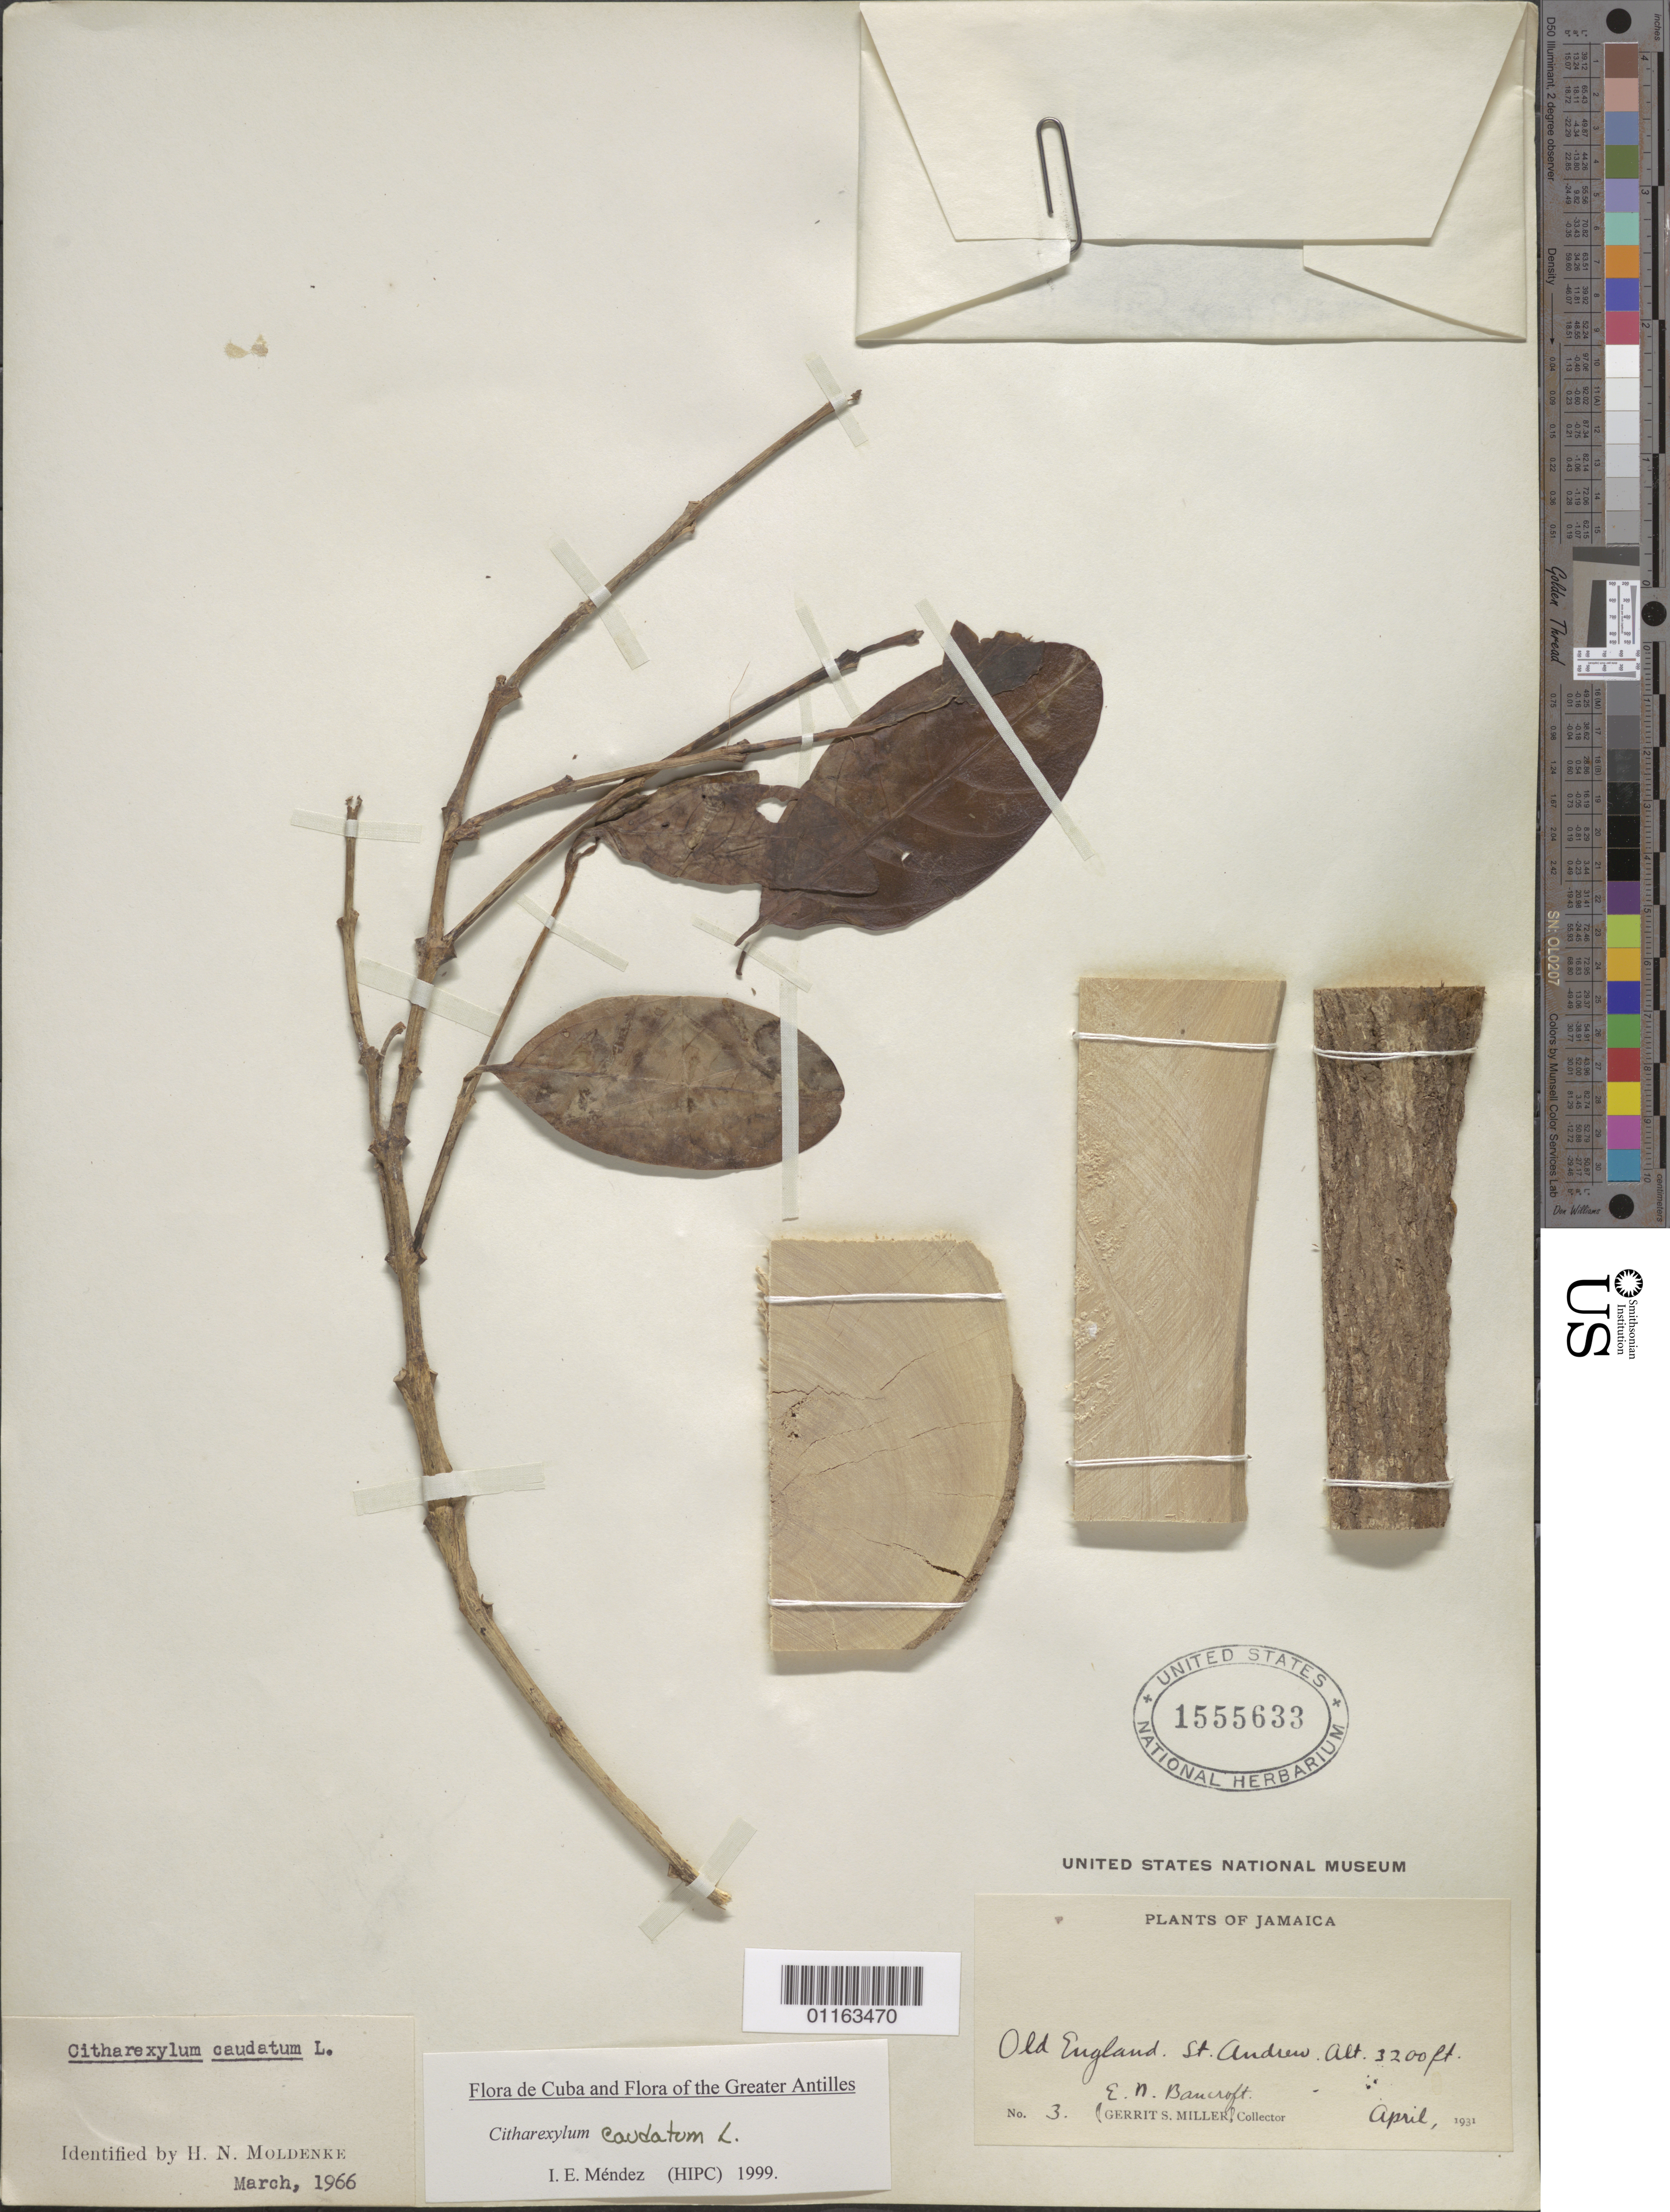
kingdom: Plantae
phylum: Tracheophyta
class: Magnoliopsida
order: Lamiales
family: Verbenaceae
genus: Citharexylum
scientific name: Citharexylum caudatum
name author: L.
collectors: G. S. Miller & E. Bancroft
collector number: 3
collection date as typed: Apr 1931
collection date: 1931-04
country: Jamaica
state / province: Saint Andrew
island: Jamaica I.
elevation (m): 975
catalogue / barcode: US 1555633